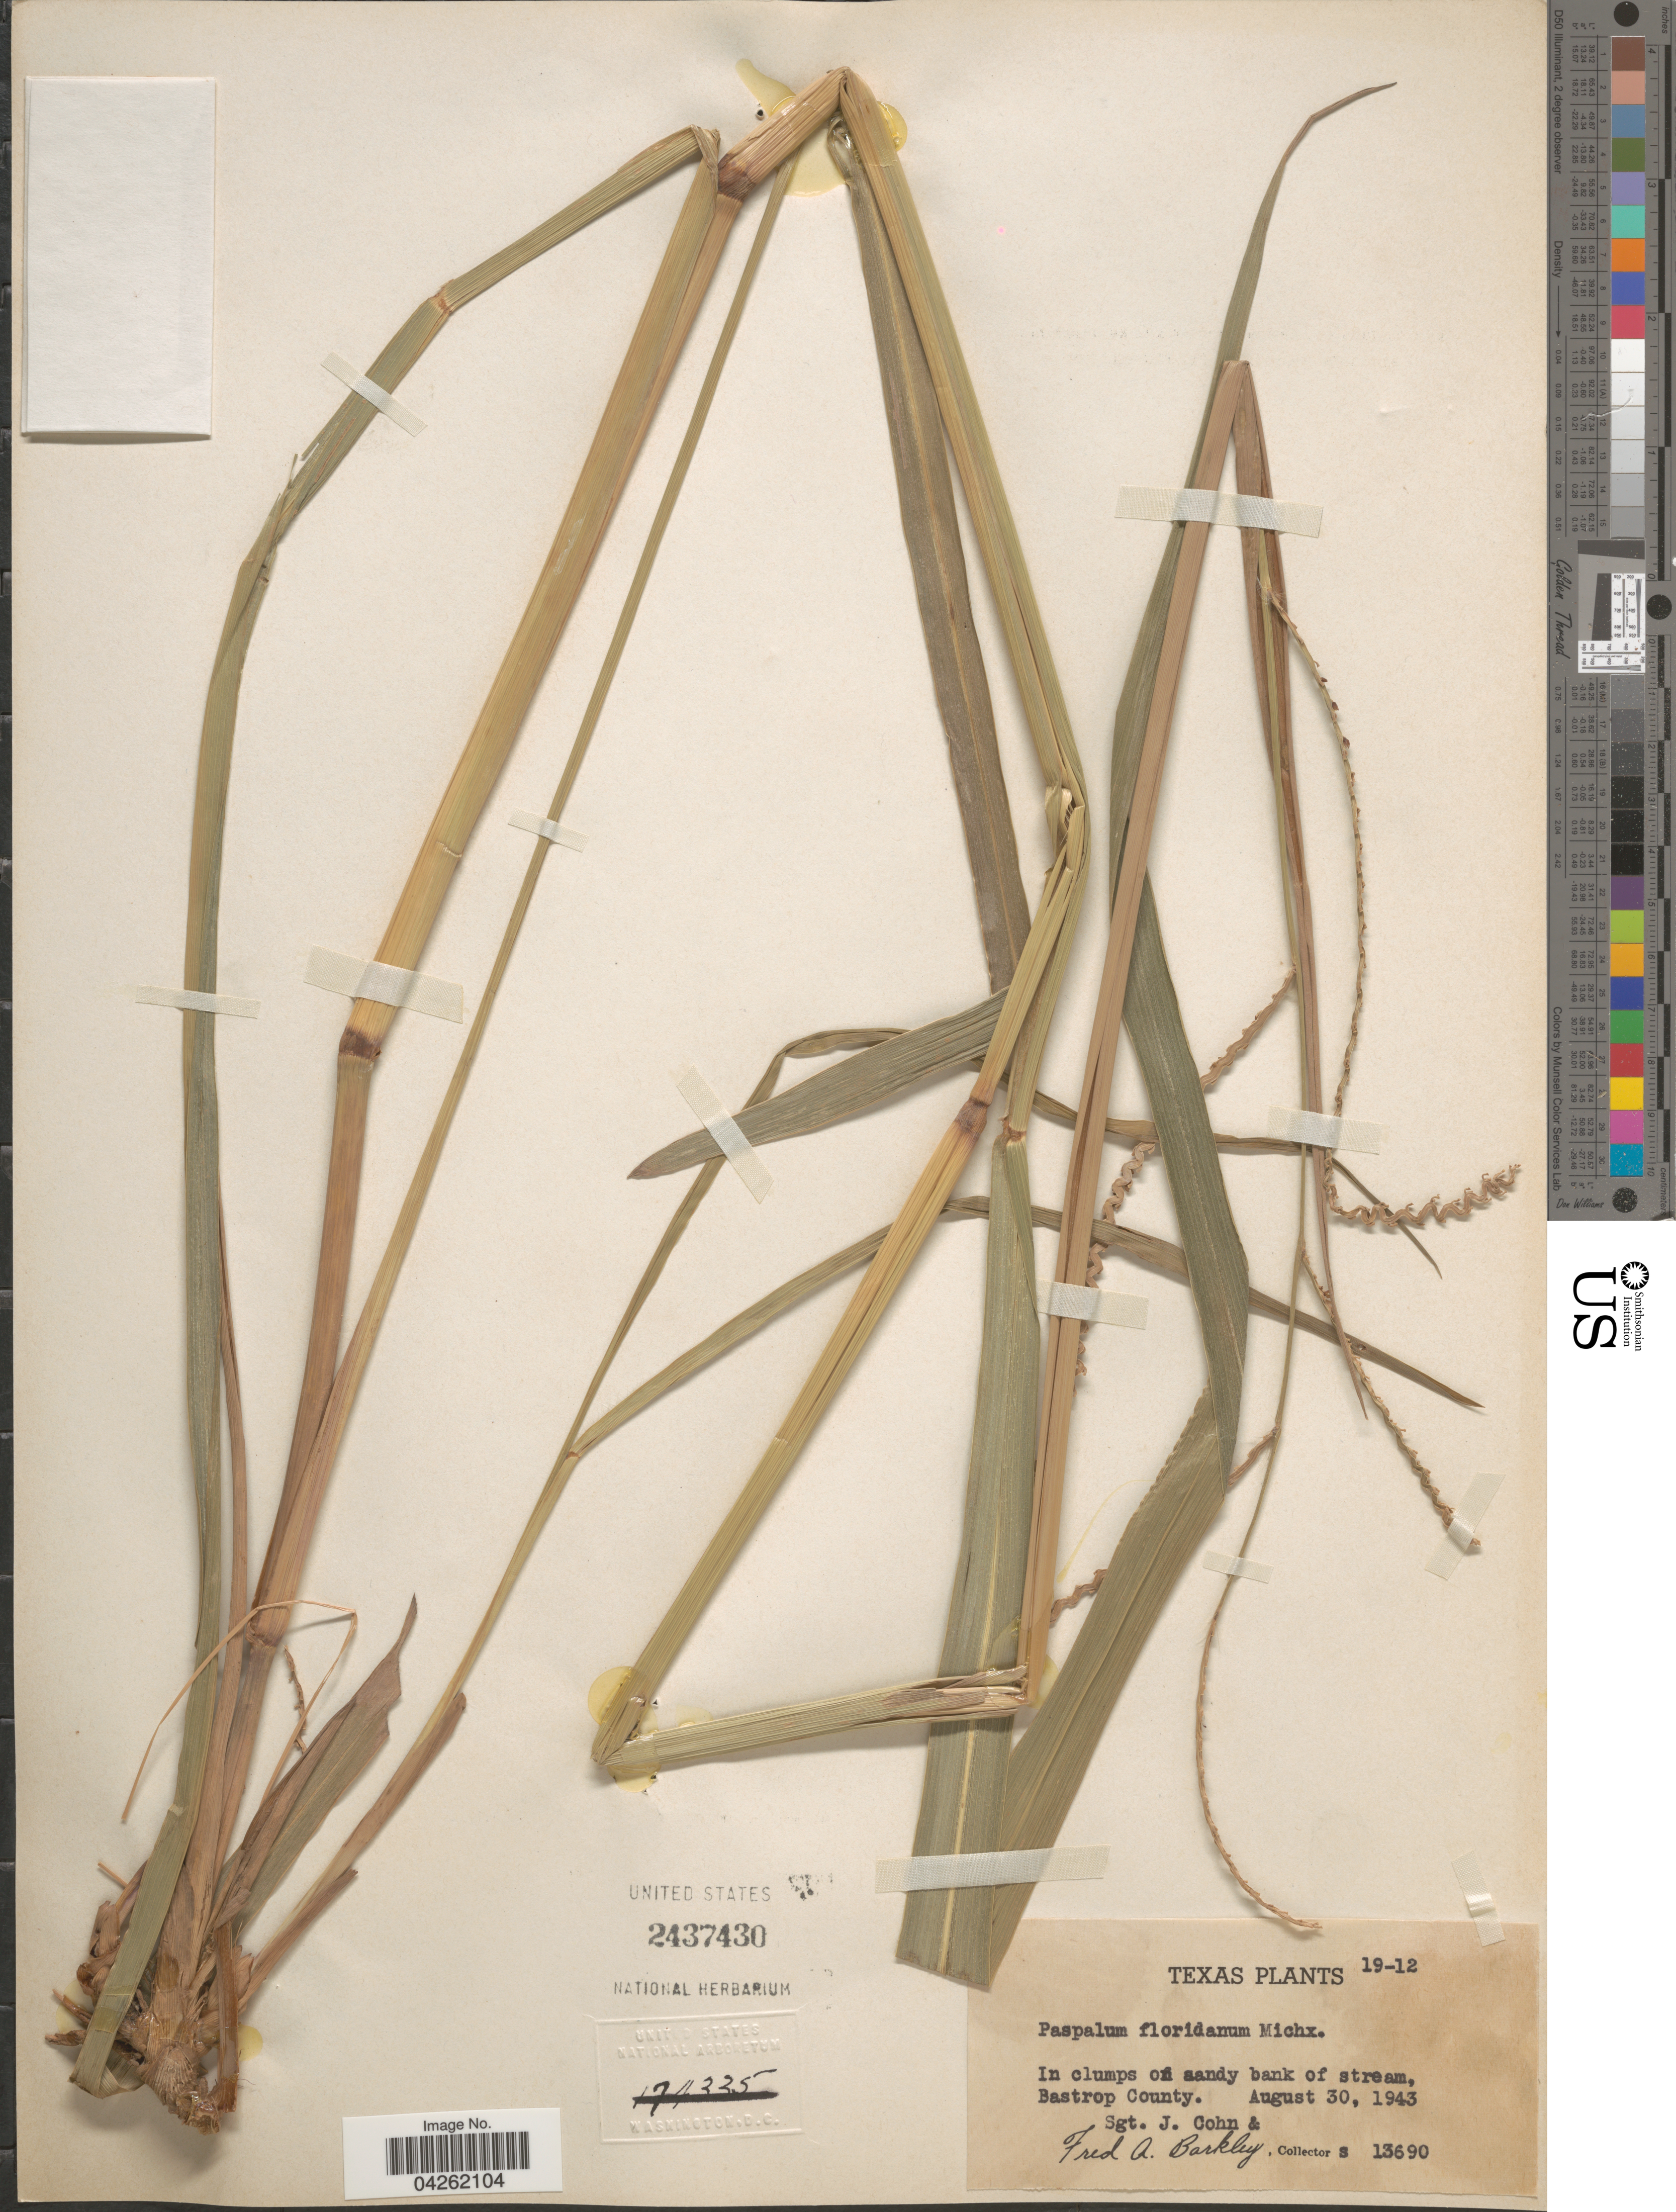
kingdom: Plantae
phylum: Tracheophyta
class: Liliopsida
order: Poales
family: Poaceae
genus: Paspalum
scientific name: Paspalum floridanum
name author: Michx.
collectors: J. Cohn & F. A. Barkley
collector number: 13690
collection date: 1943-08-30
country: United States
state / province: Texas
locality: In clumps on sandy bank of stream, Bastrop County.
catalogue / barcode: US 2437430